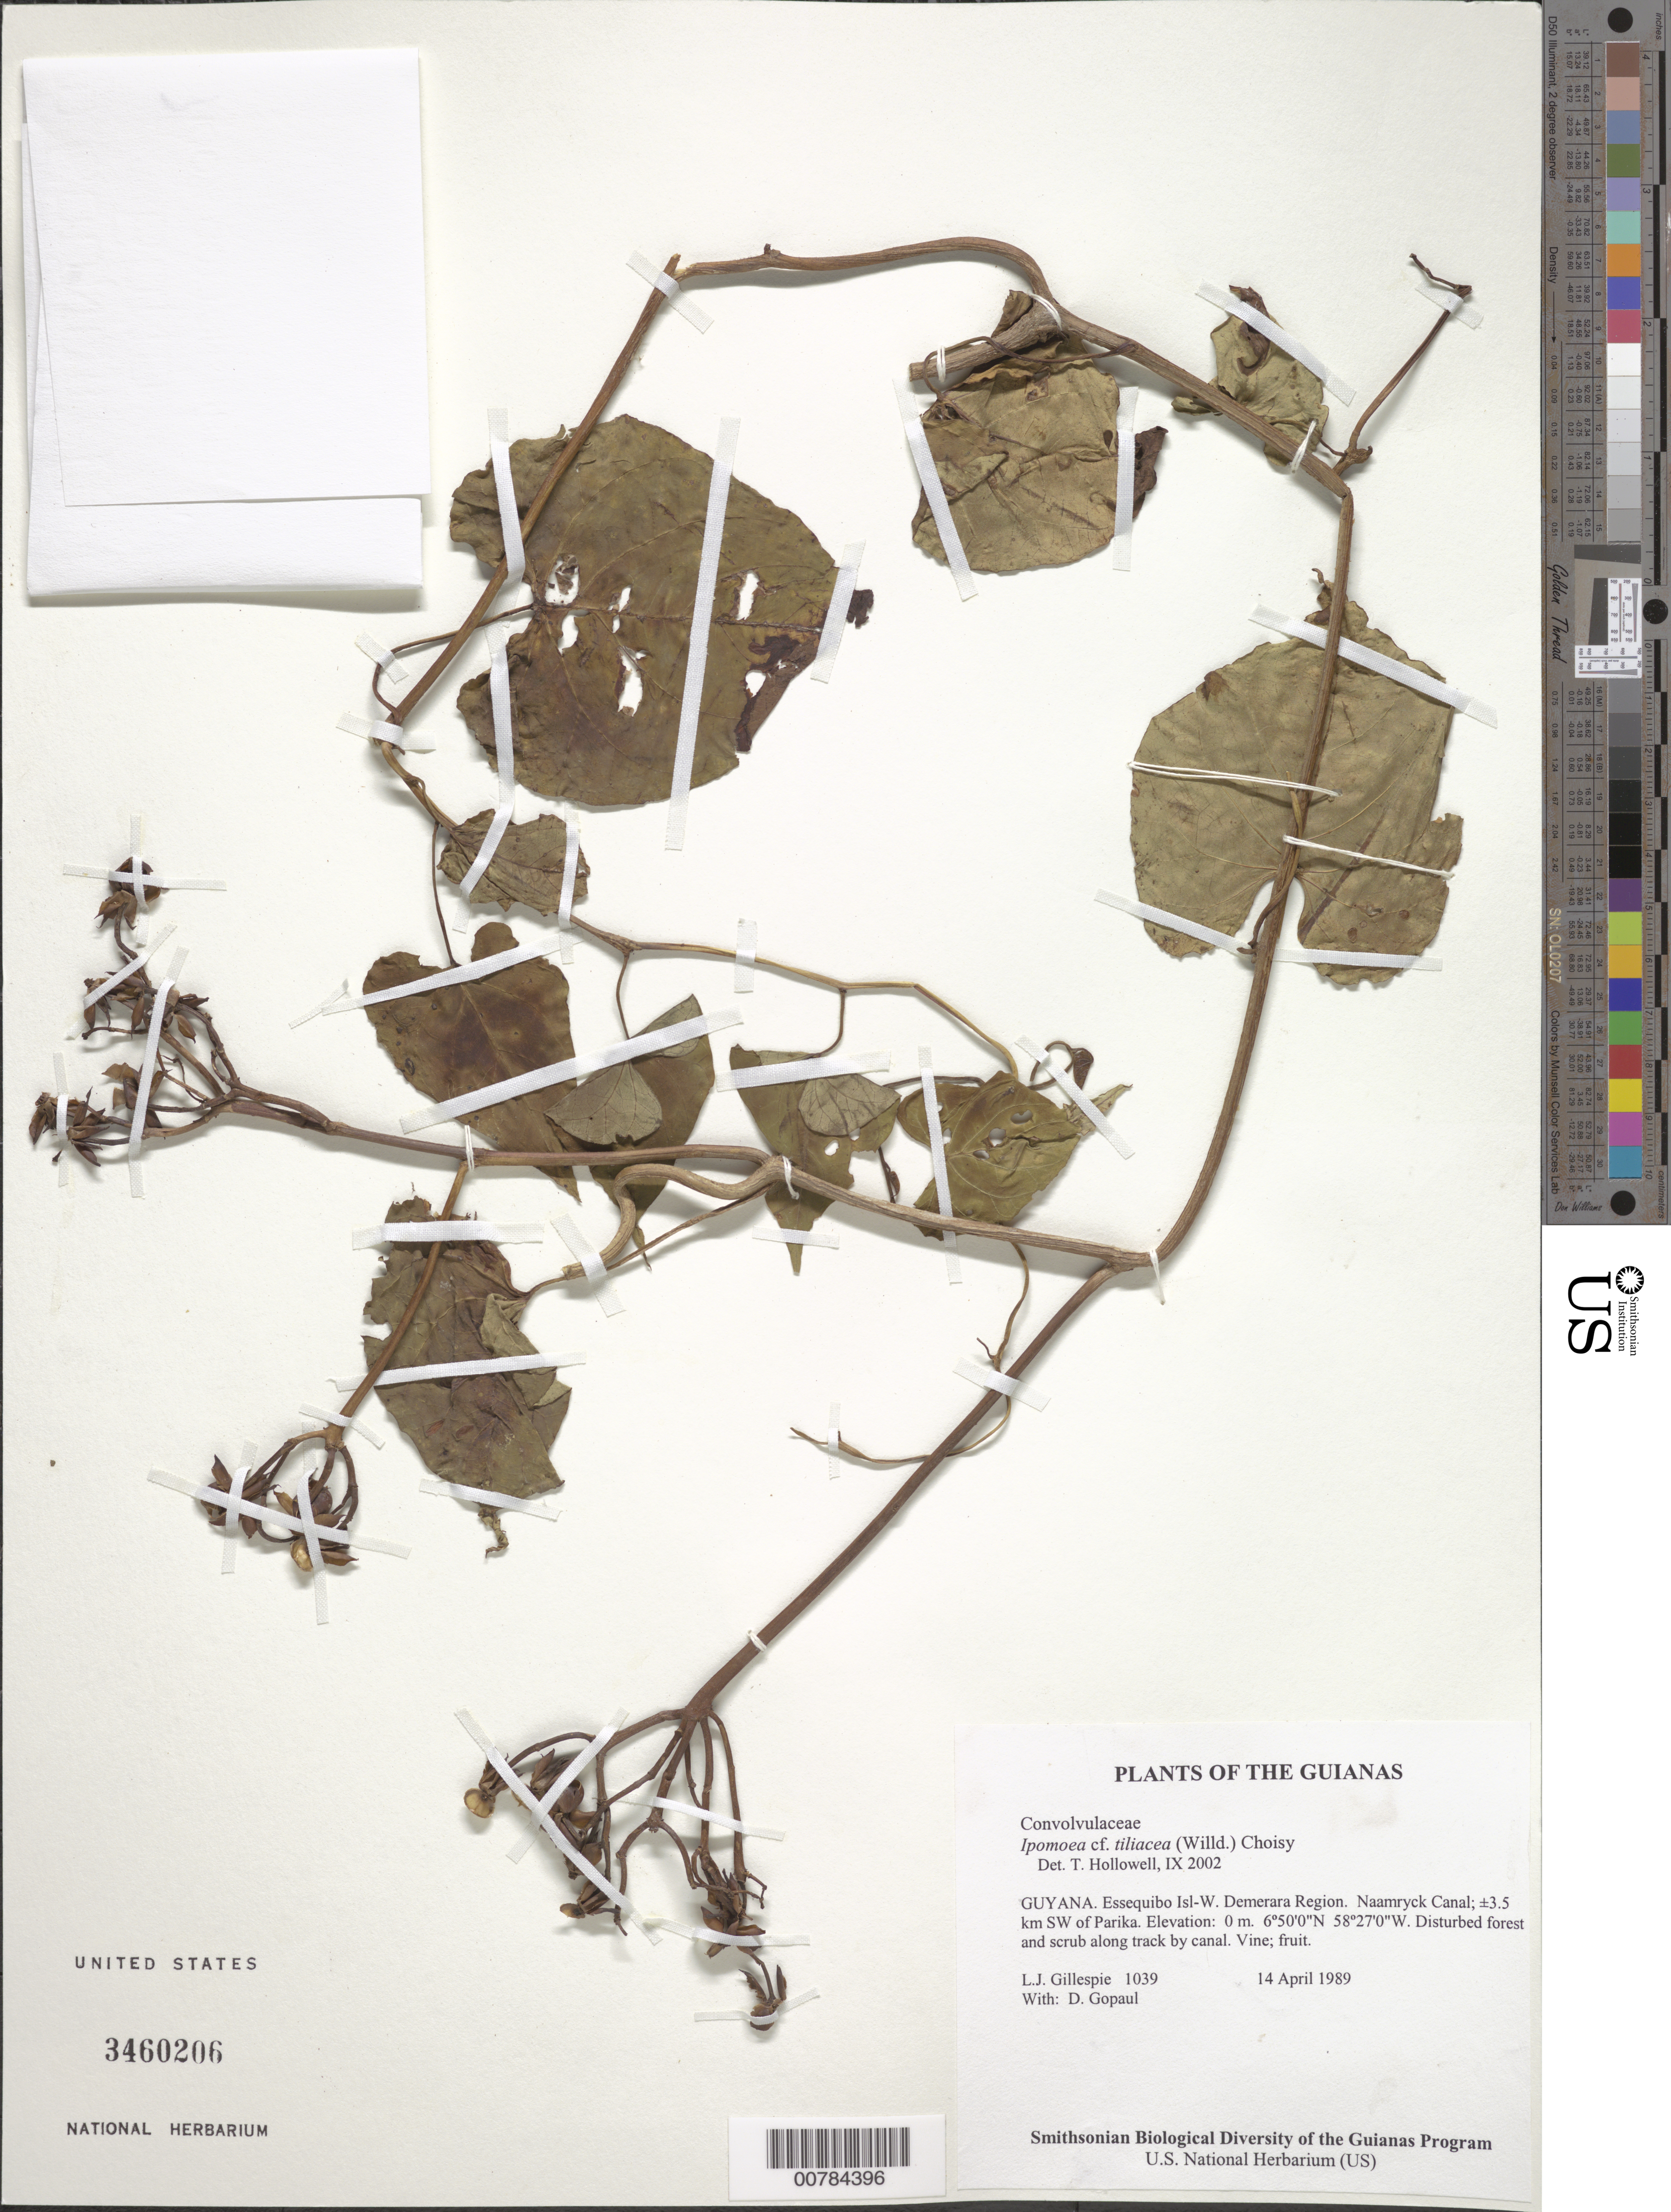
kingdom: Plantae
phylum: Tracheophyta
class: Magnoliopsida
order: Solanales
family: Convolvulaceae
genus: Ipomoea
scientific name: Ipomoea tiliacea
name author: (Willd.) Choisy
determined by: Hollowell, T. H., (BOT), Smithsonian Institution - National Museum of Natural History (UNITED STATES)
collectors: L. J. Gillespie & D. Gopaul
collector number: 1039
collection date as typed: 14 April 1989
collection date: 1989-04-14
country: Guyana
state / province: Essequibo Isl-W. Demerara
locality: Naamryck Canal; ±3.5 km SW of Parika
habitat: Disturbed forest and scrub along track by canal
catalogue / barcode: US 3460206